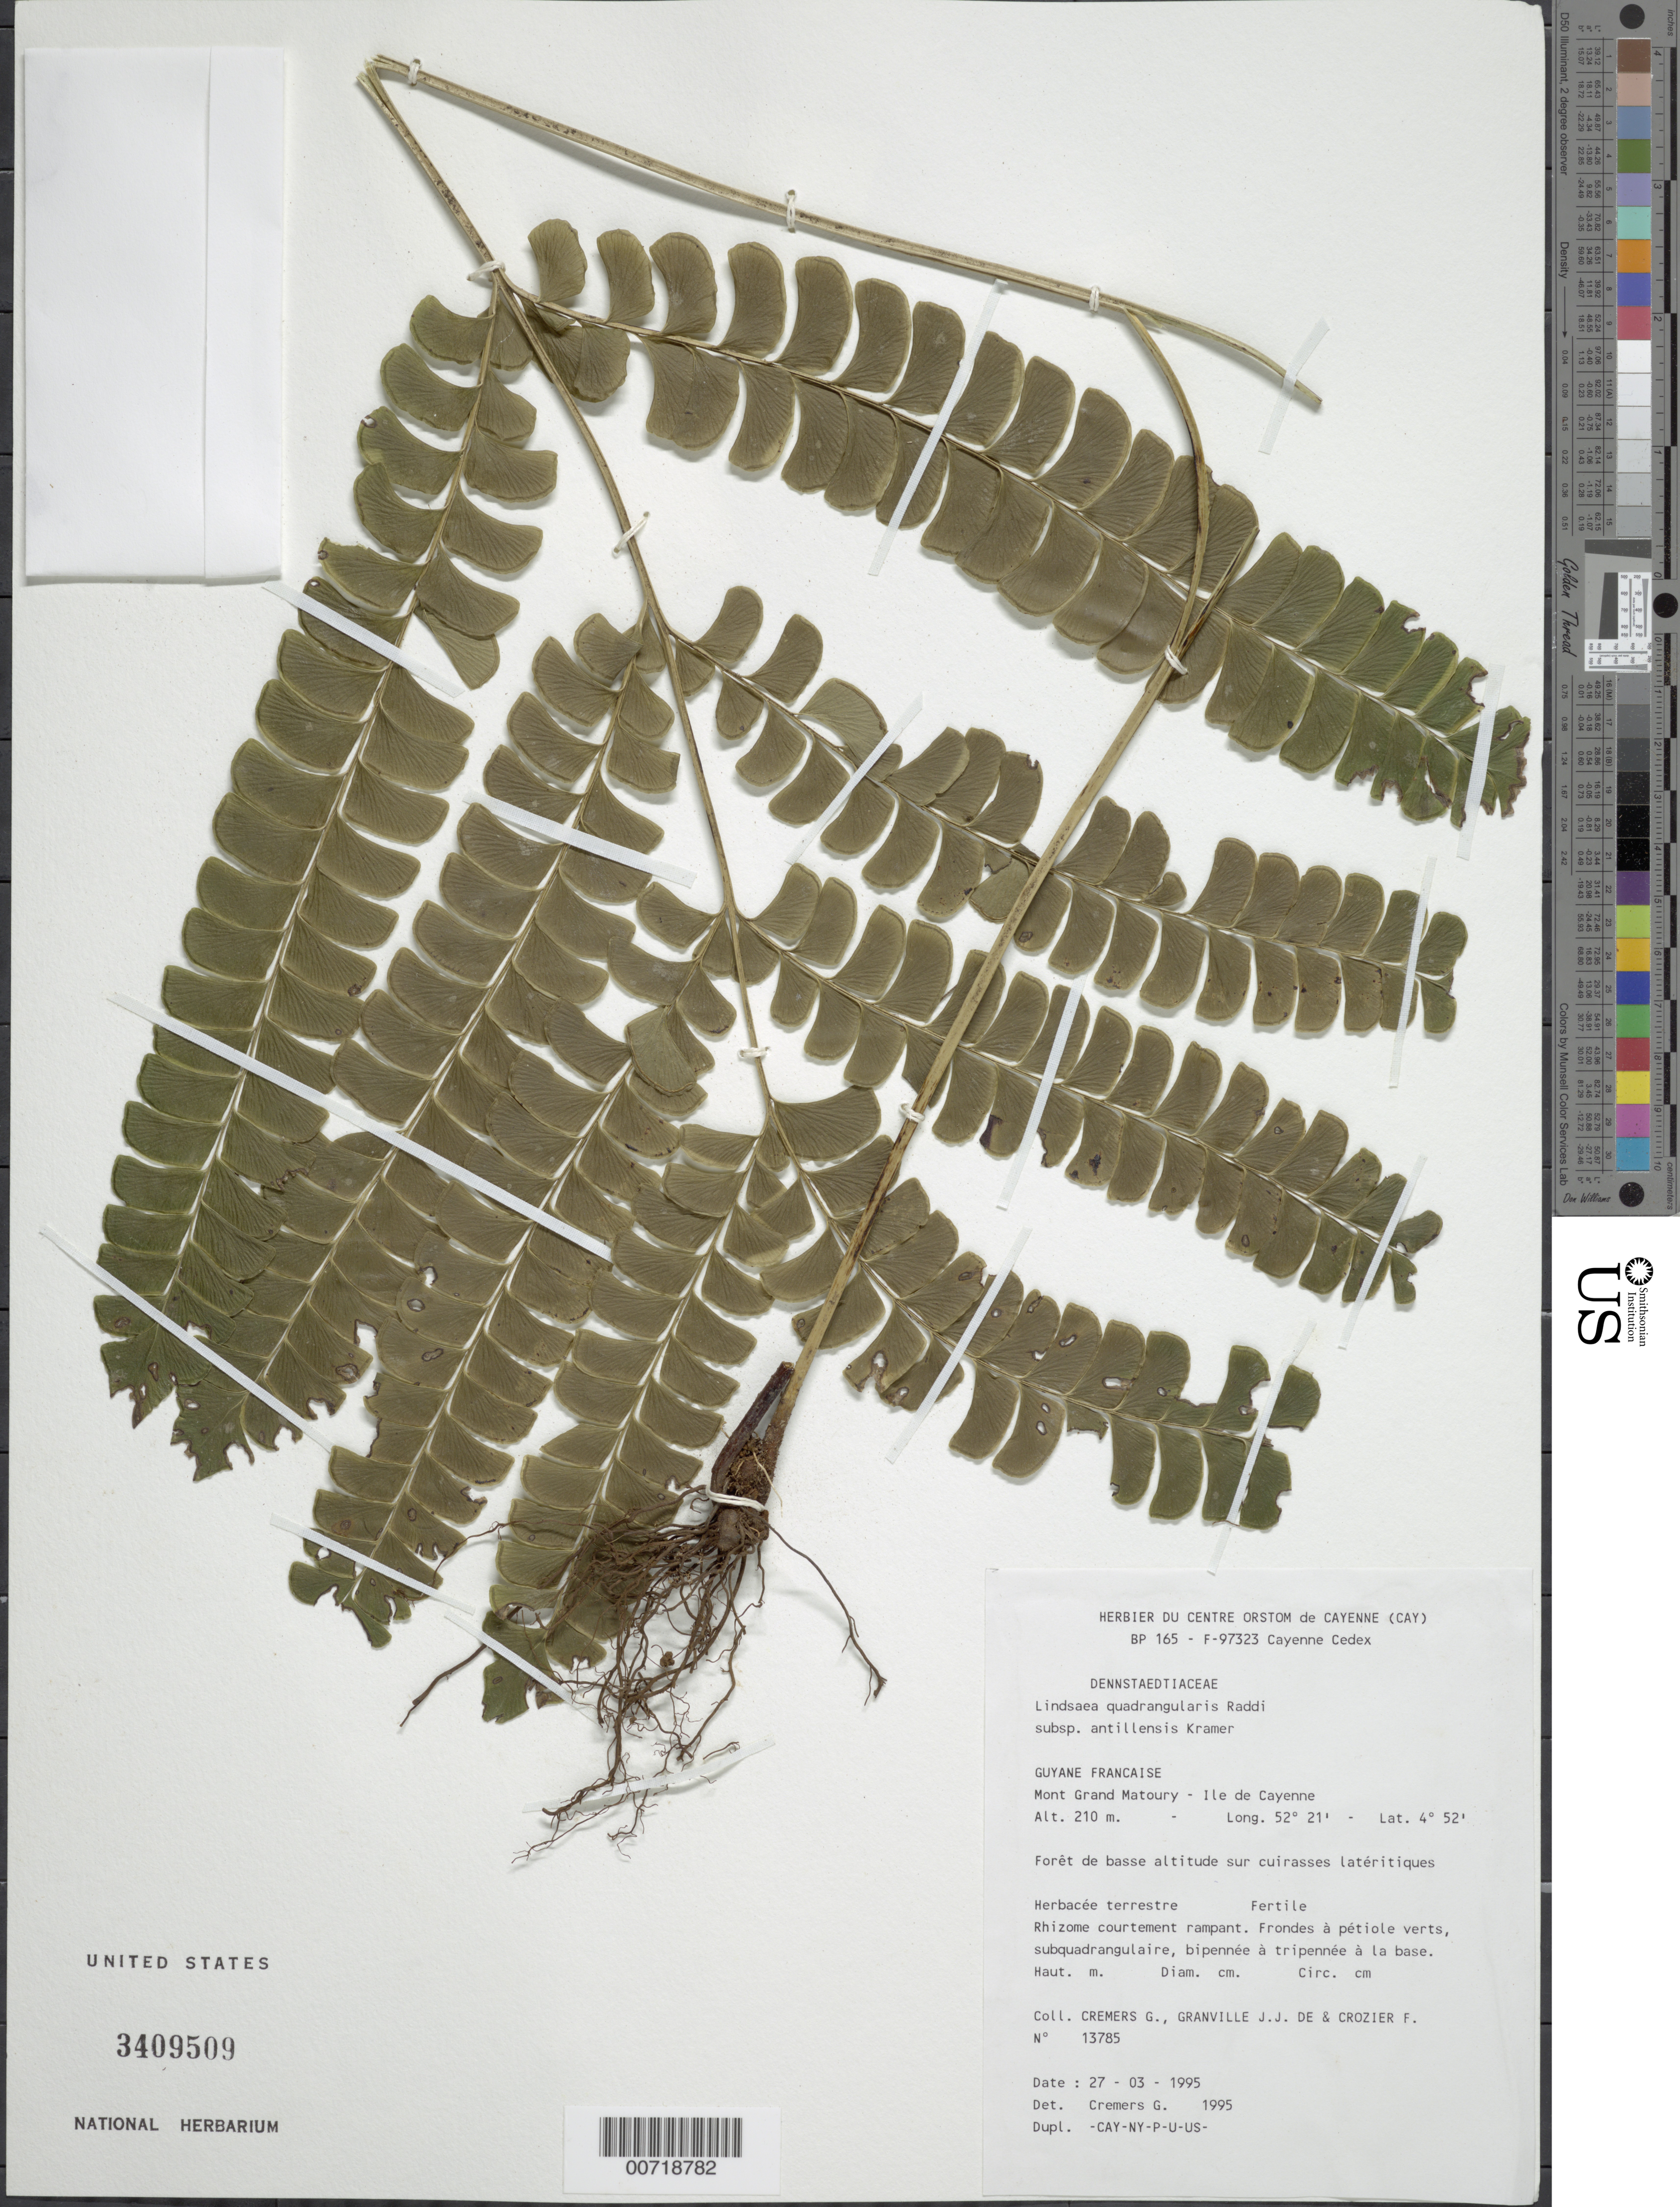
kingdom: Plantae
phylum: Tracheophyta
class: Polypodiopsida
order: Polypodiales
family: Lindsaeaceae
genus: Lindsaea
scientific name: Lindsaea quadrangularis subsp. antillensis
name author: K.U. Kramer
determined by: Cremers, Georges A.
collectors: G. Cremers, J.-J. de Granville & F. Crozier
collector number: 13785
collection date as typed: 27-Mar-95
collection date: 1995-03-27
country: French Guiana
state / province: Cayenne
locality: Mont Grand Matoury, Ile de Cayenne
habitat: Low forest, on laterite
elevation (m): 210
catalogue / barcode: US 3409509